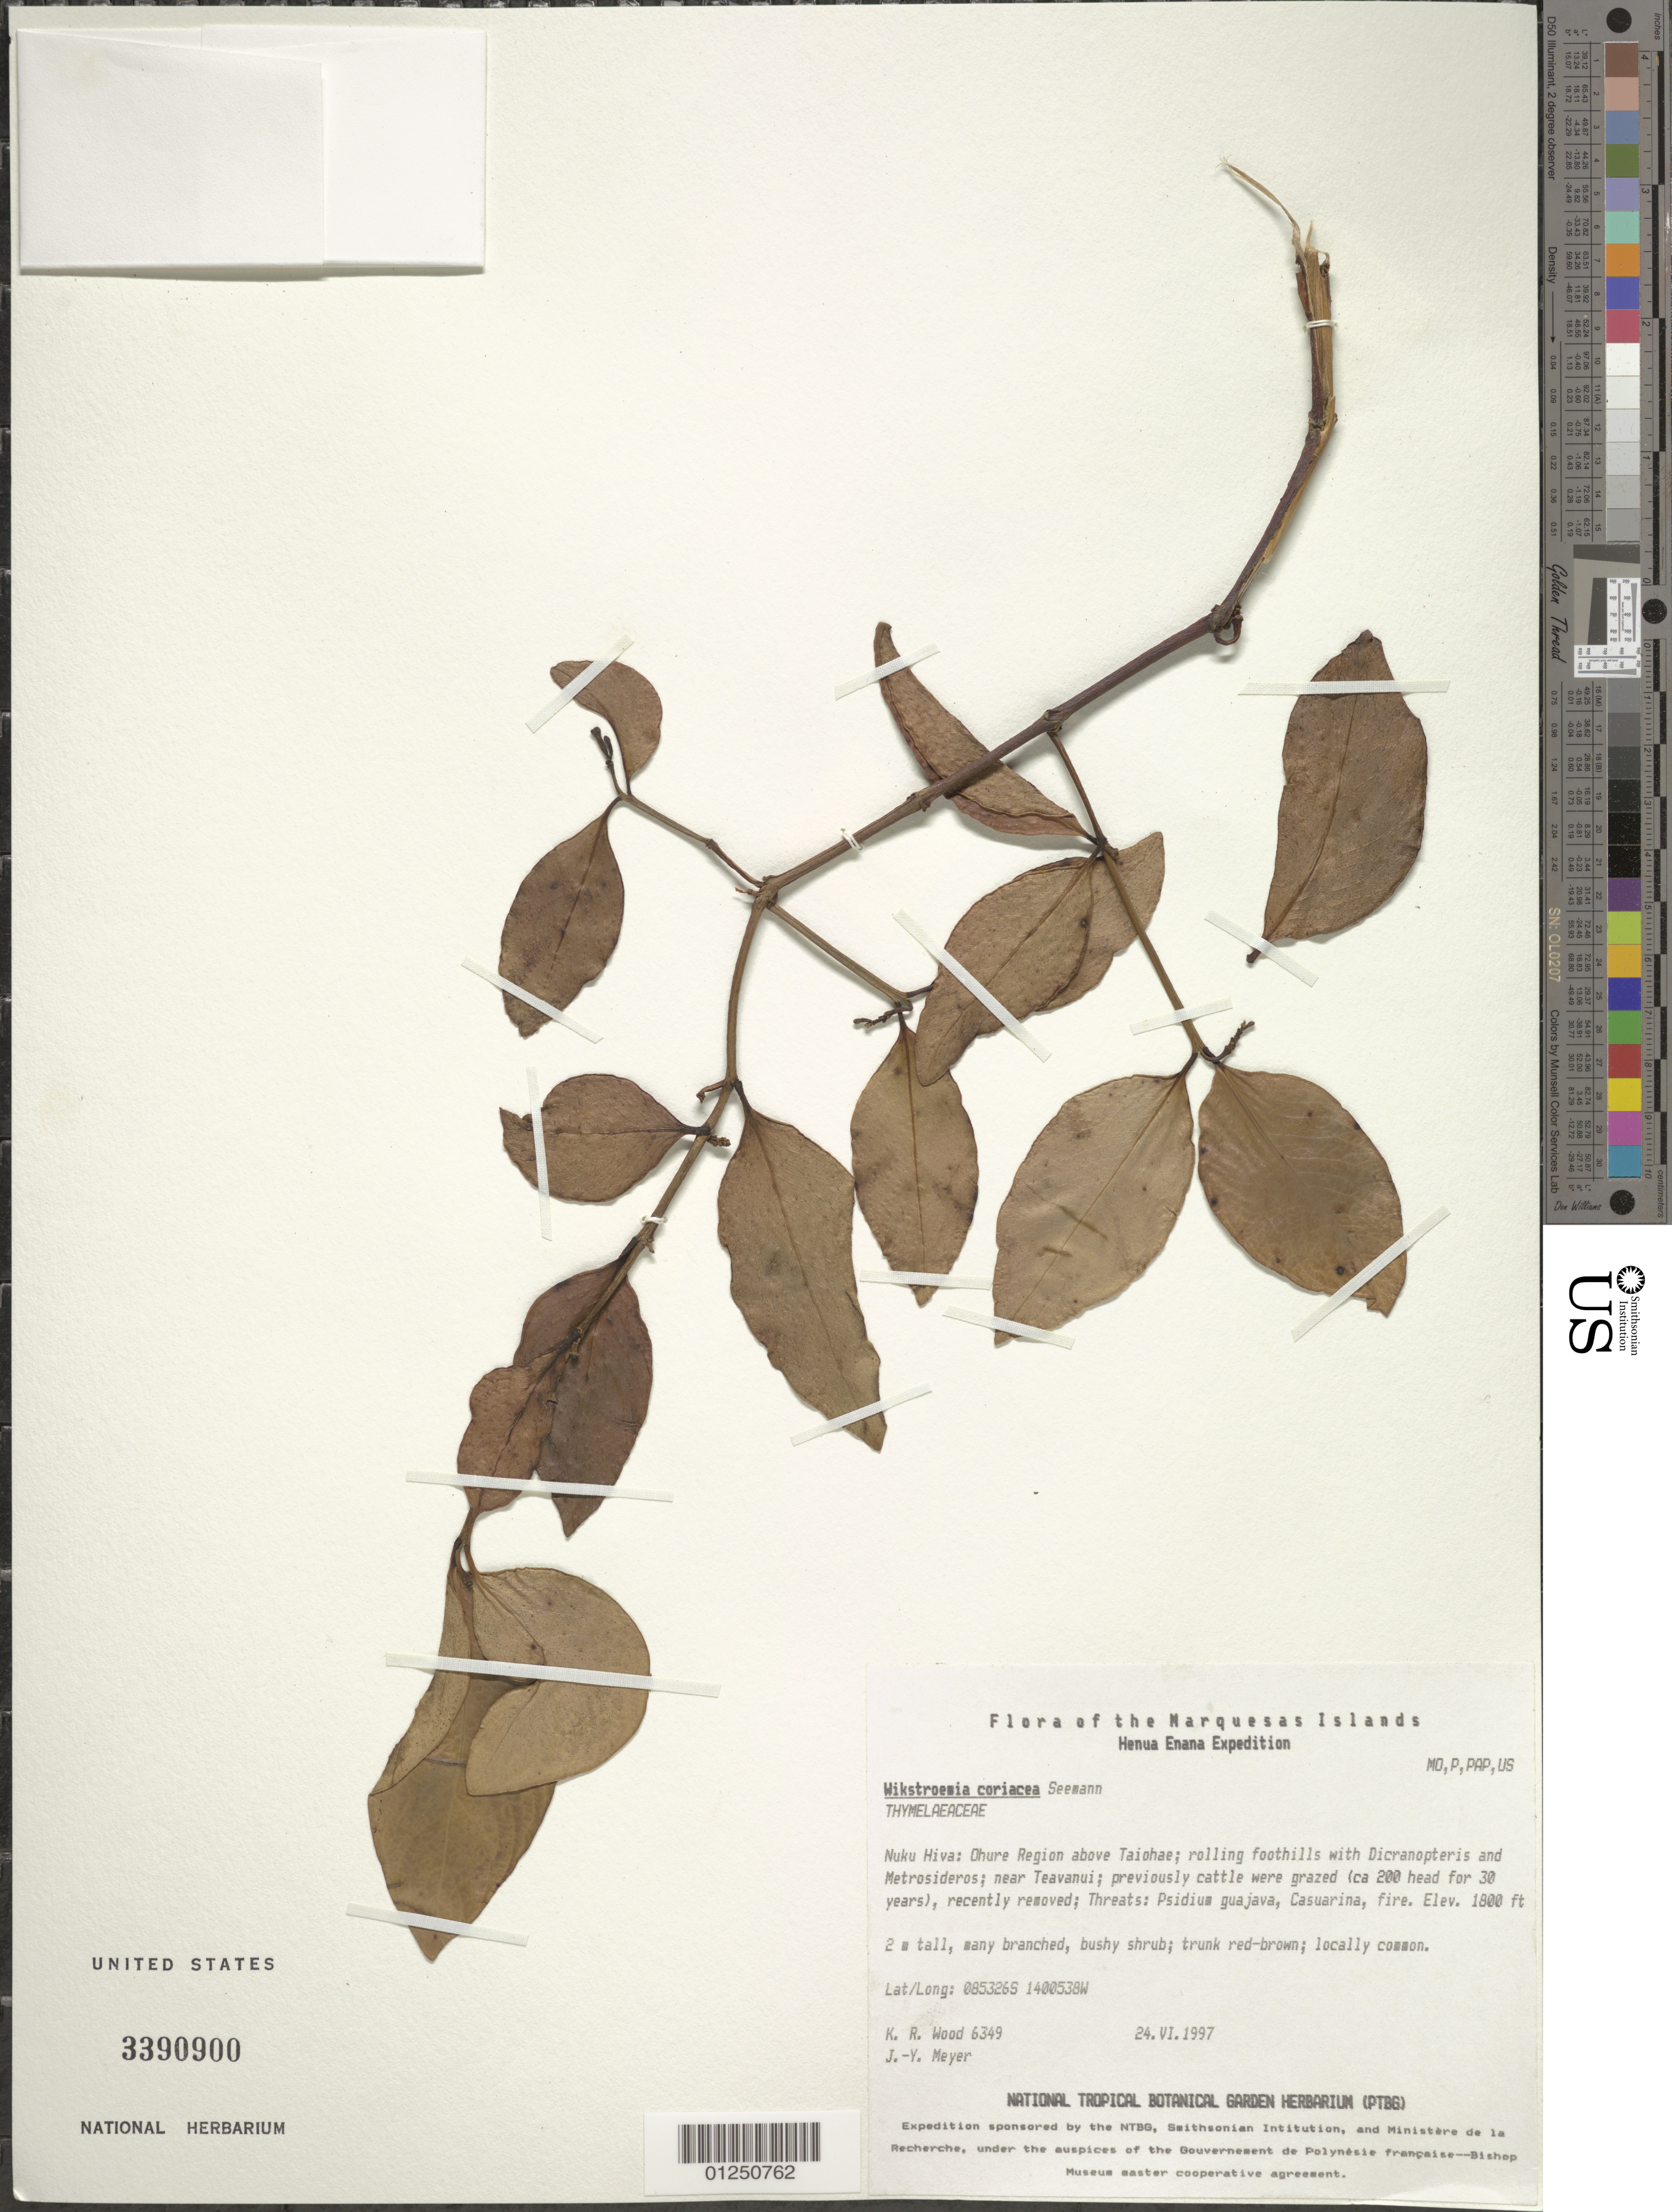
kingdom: Plantae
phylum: Tracheophyta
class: Magnoliopsida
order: Malvales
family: Thymelaeaceae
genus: Wikstroemia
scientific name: Wikstroemia coriacea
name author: Seem.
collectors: K. R. Wood & J.-Y. Meyer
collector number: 6349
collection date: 1997-06-24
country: French Polynesia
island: Nuku Hiva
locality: Ohure Region above Taiohae, near Teavanui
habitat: On rolling foot hills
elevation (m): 549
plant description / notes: Psidium guajava, Casuarina, fire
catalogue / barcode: US 3390900